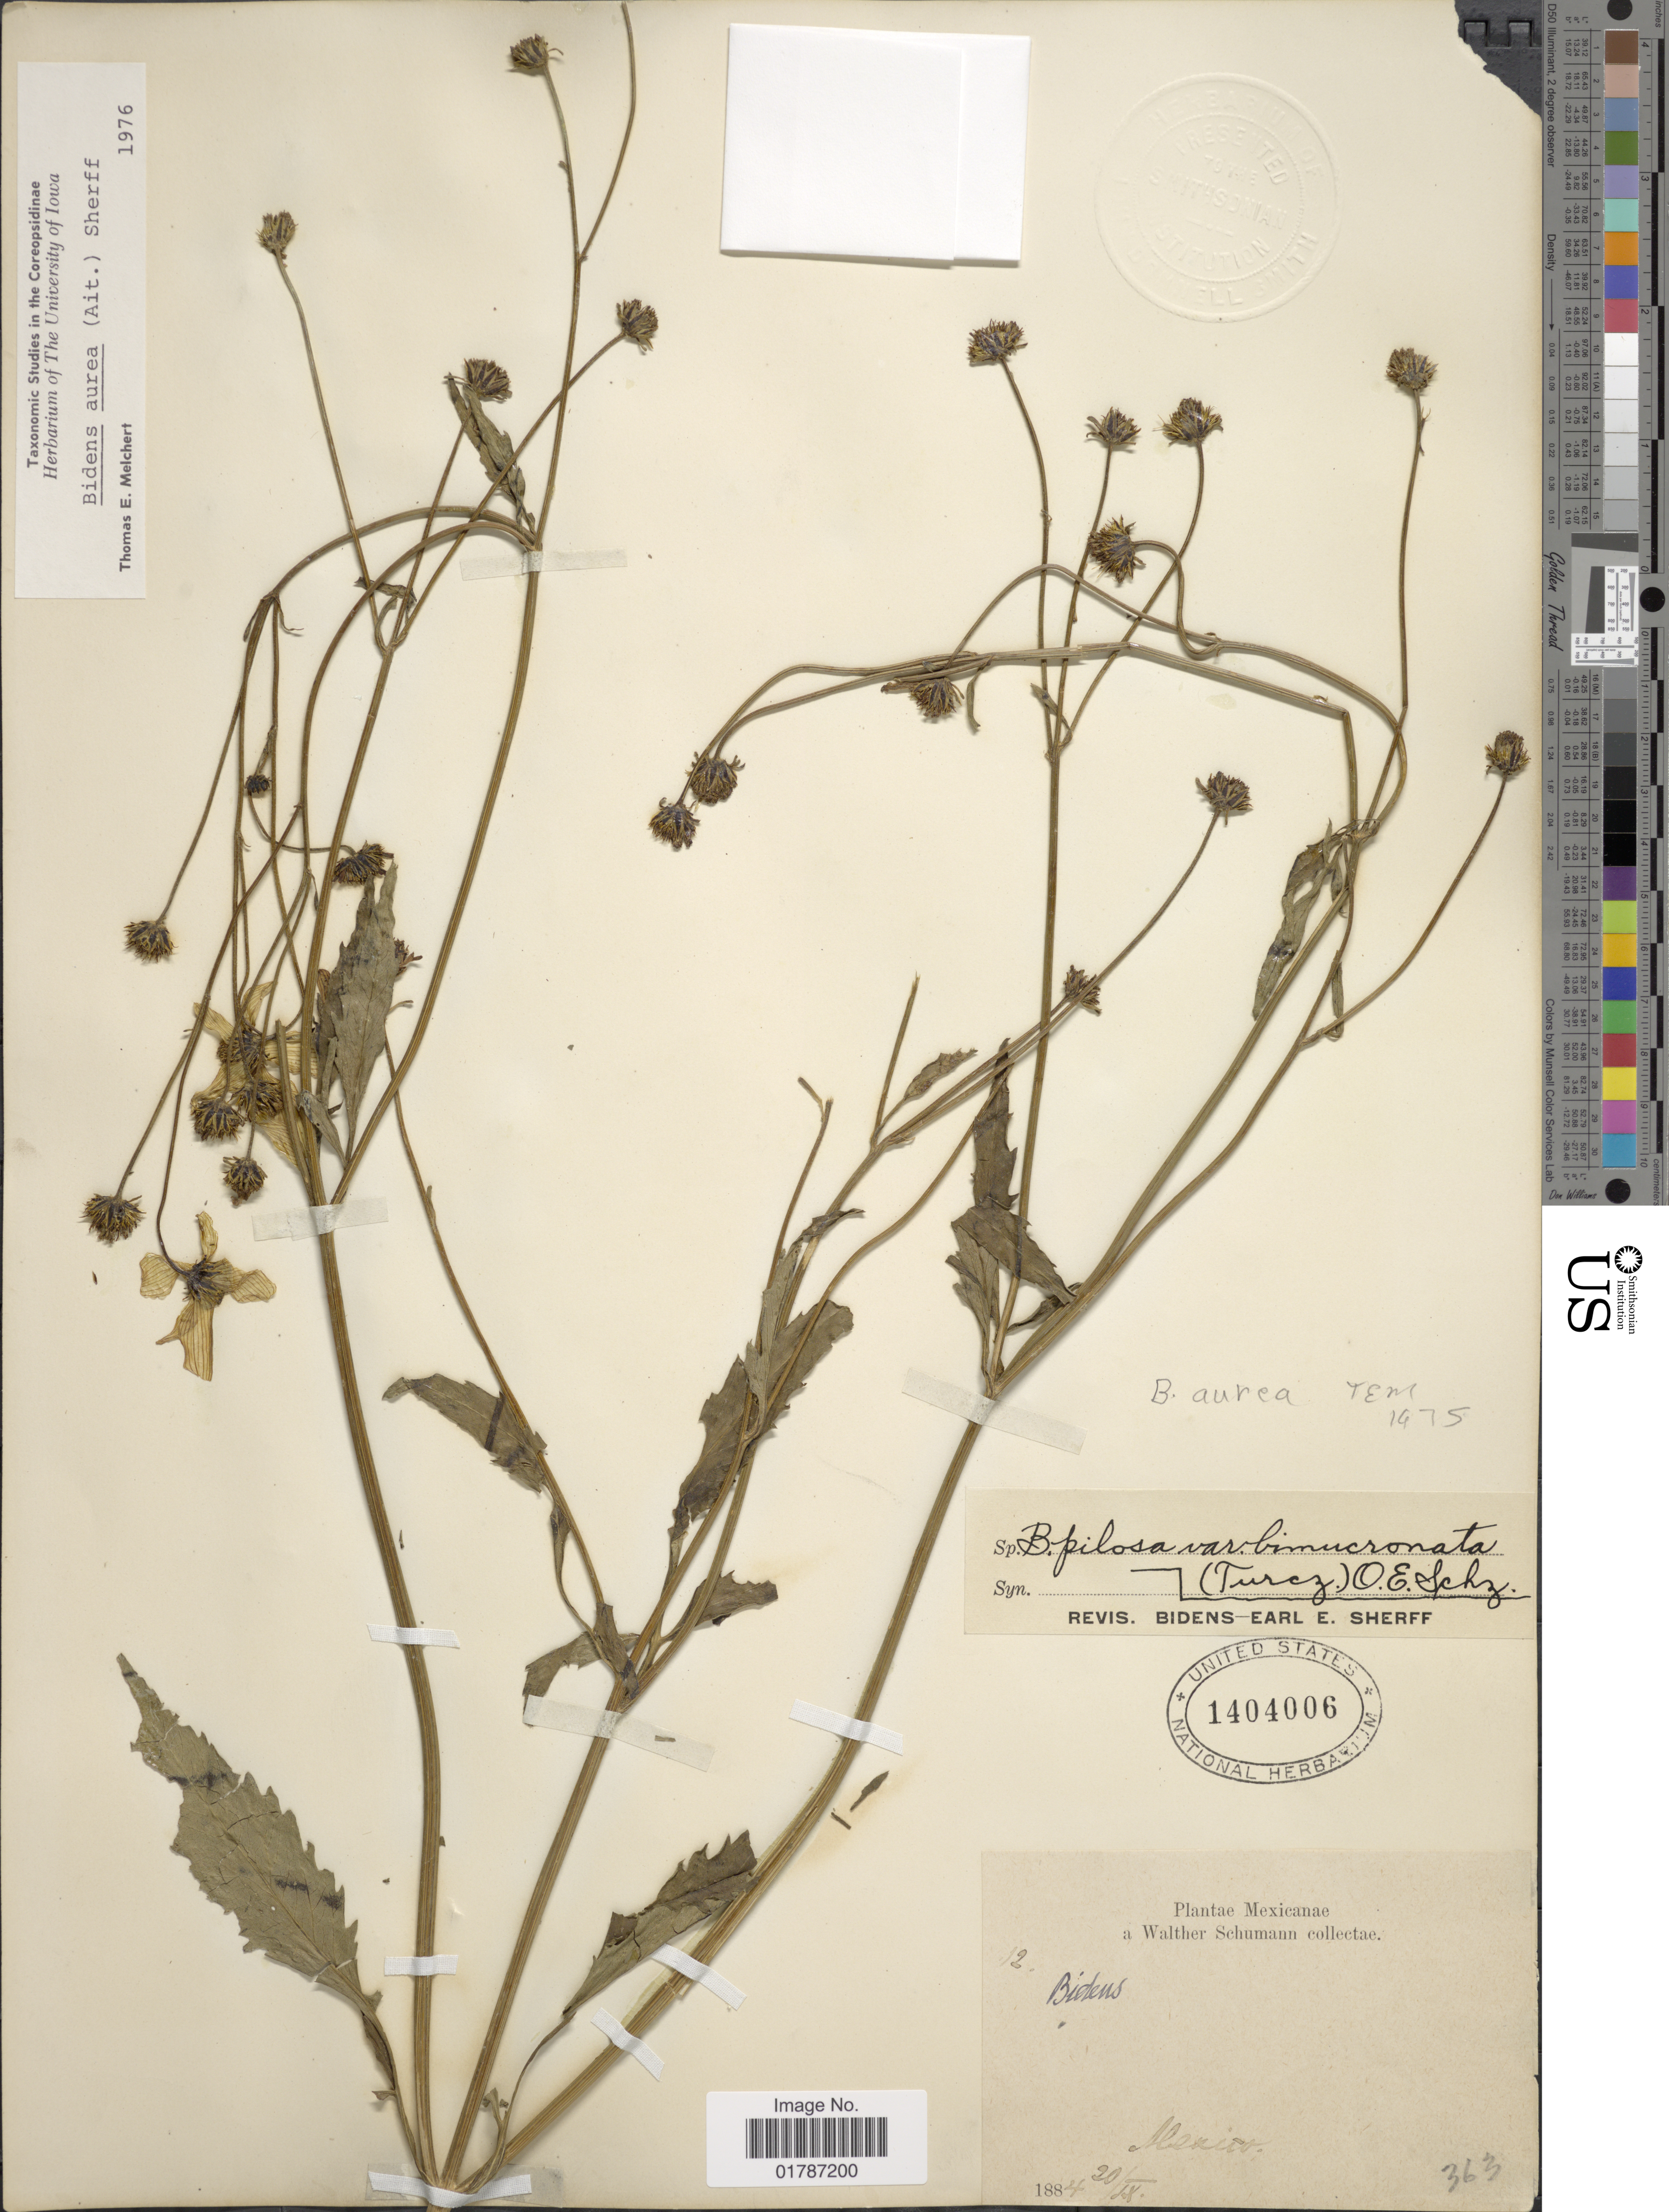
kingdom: Plantae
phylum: Tracheophyta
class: Magnoliopsida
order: Asterales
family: Asteraceae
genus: Bidens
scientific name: Bidens aurea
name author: (Aiton) Sherff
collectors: W. Schumann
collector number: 363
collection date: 1884-09-20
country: Mexico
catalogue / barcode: US 1404006